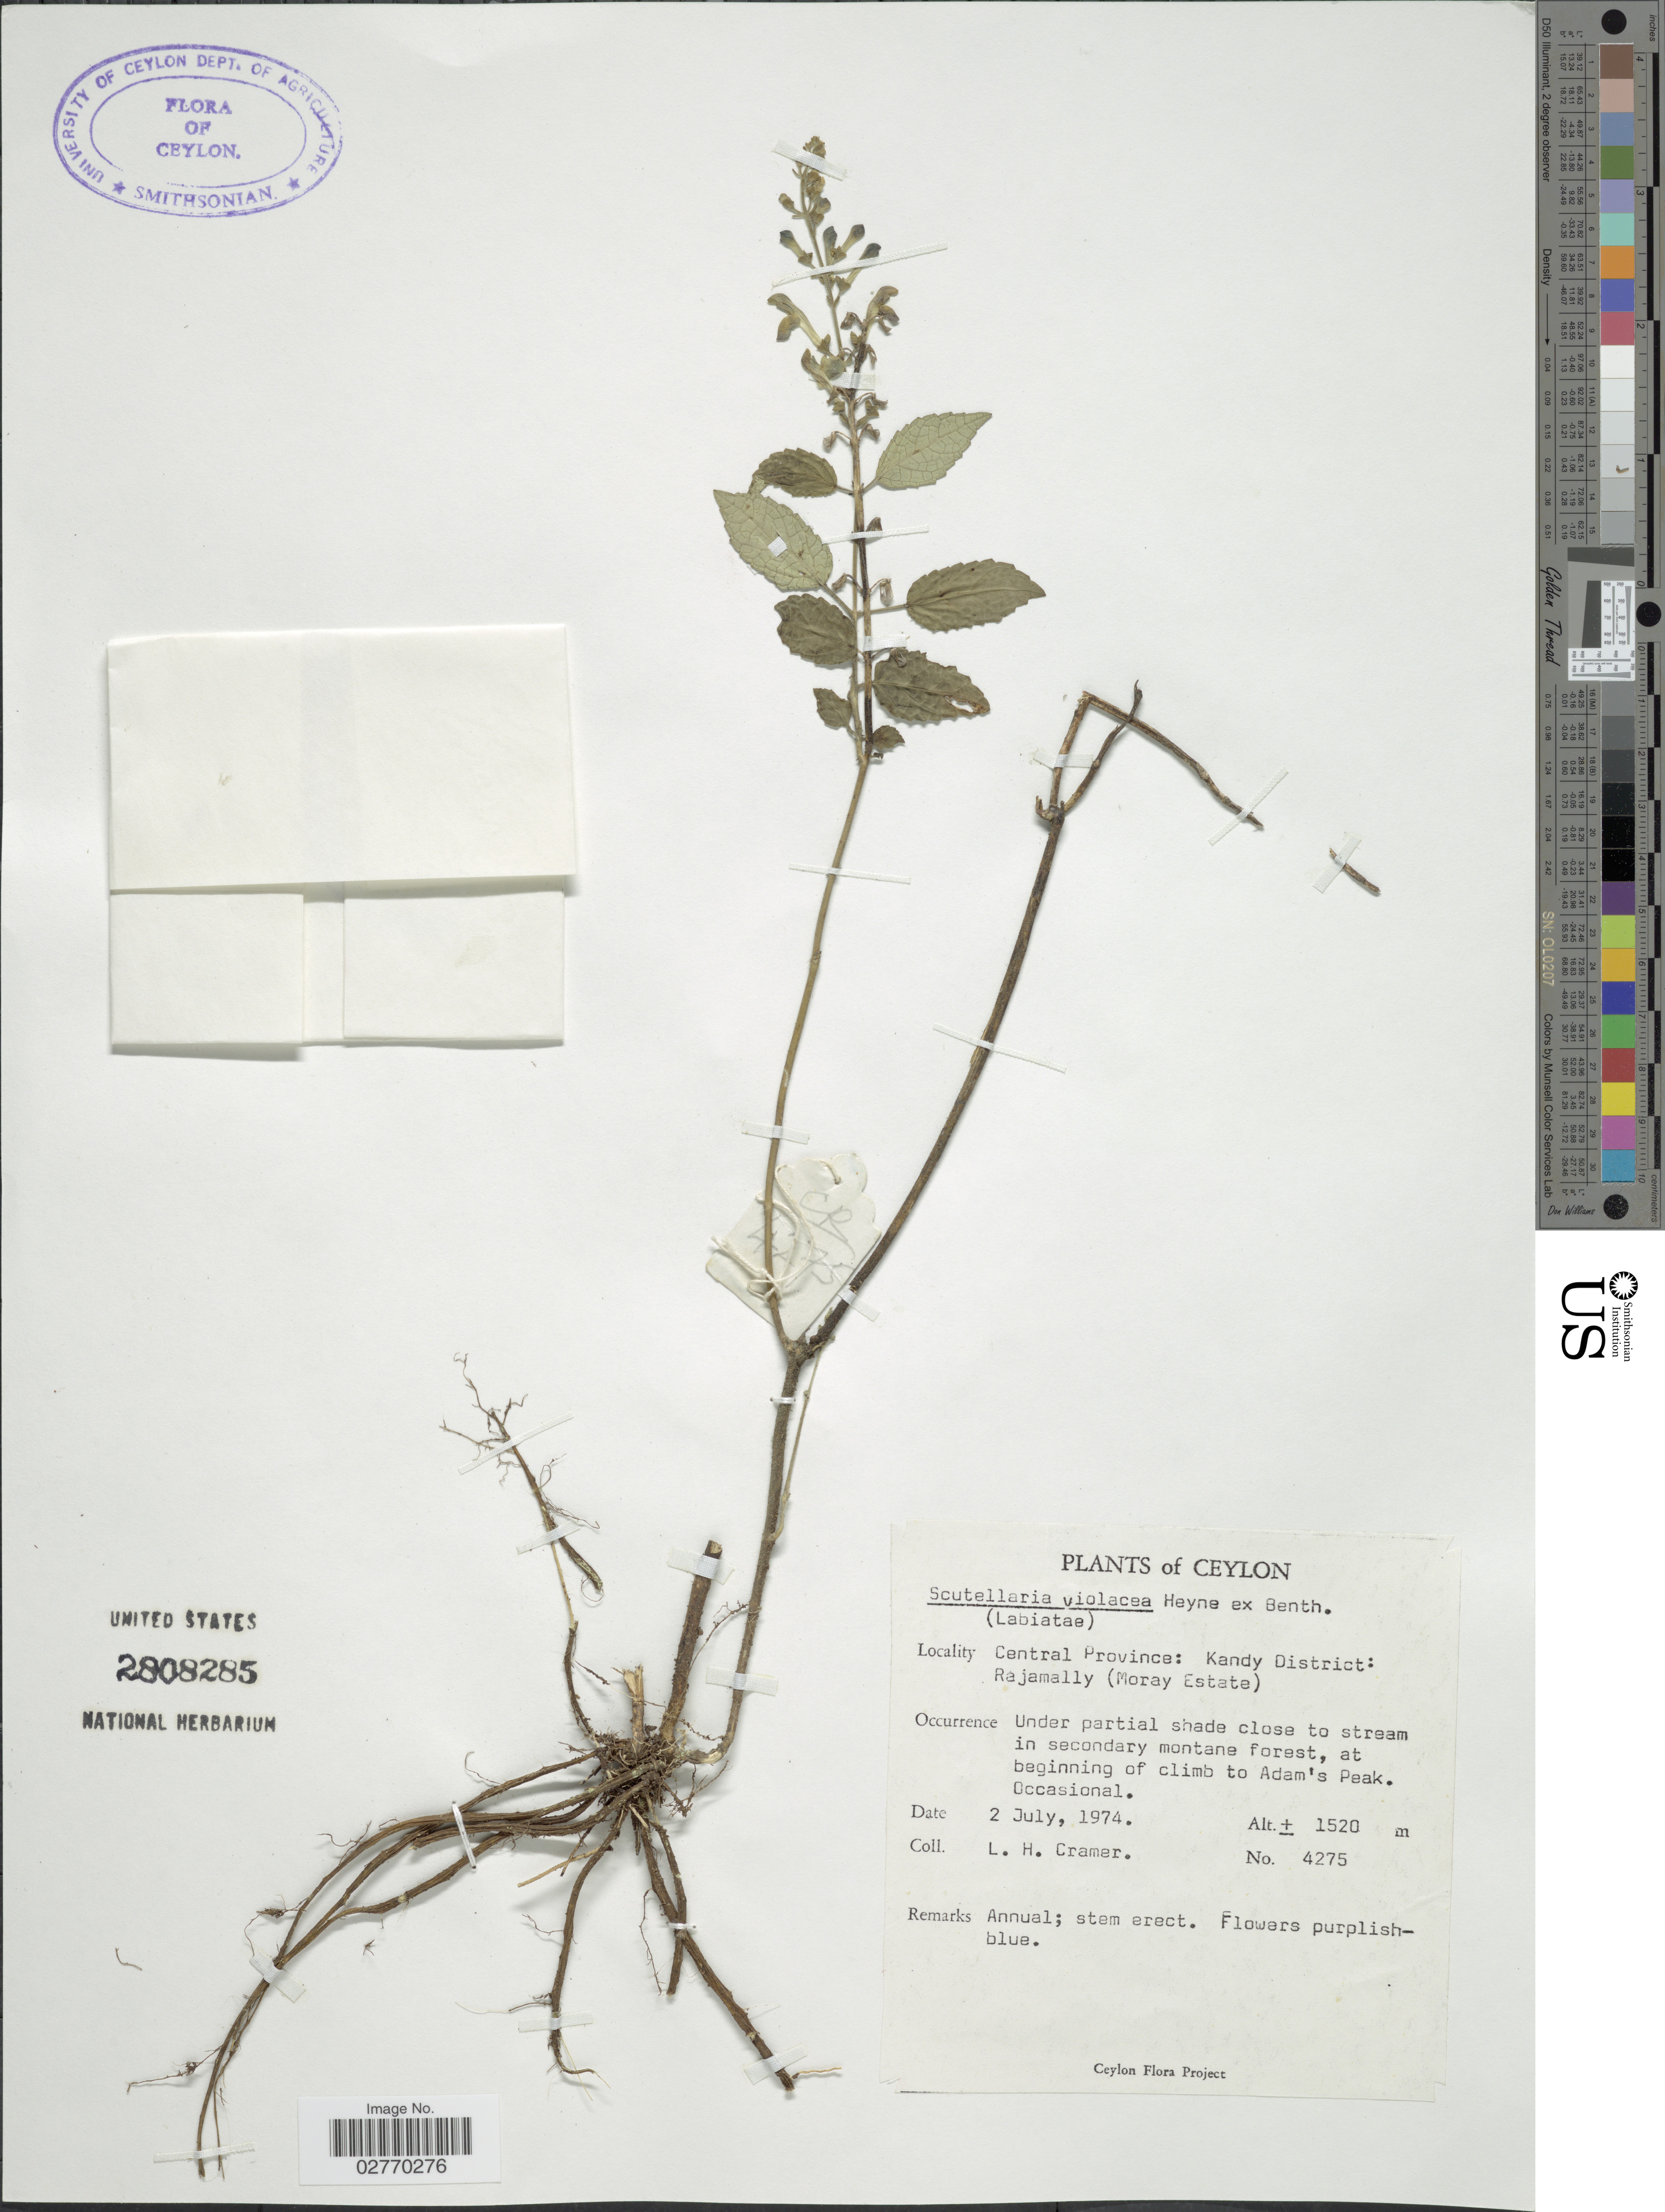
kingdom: Plantae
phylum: Tracheophyta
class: Magnoliopsida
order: Lamiales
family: Lamiaceae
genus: Scutellaria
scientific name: Scutellaria violacea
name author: B. Heyne ex Benth.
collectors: L. H. Cramer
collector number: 4275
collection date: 1974-07-02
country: Sri Lanka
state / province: Central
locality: Ceylon. Kandy District: Rajamally (Moray Estate). Under partial shade close to stream in secondary montane forest, at beginning of climb to Adam's Peak.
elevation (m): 1520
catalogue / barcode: US 2808285